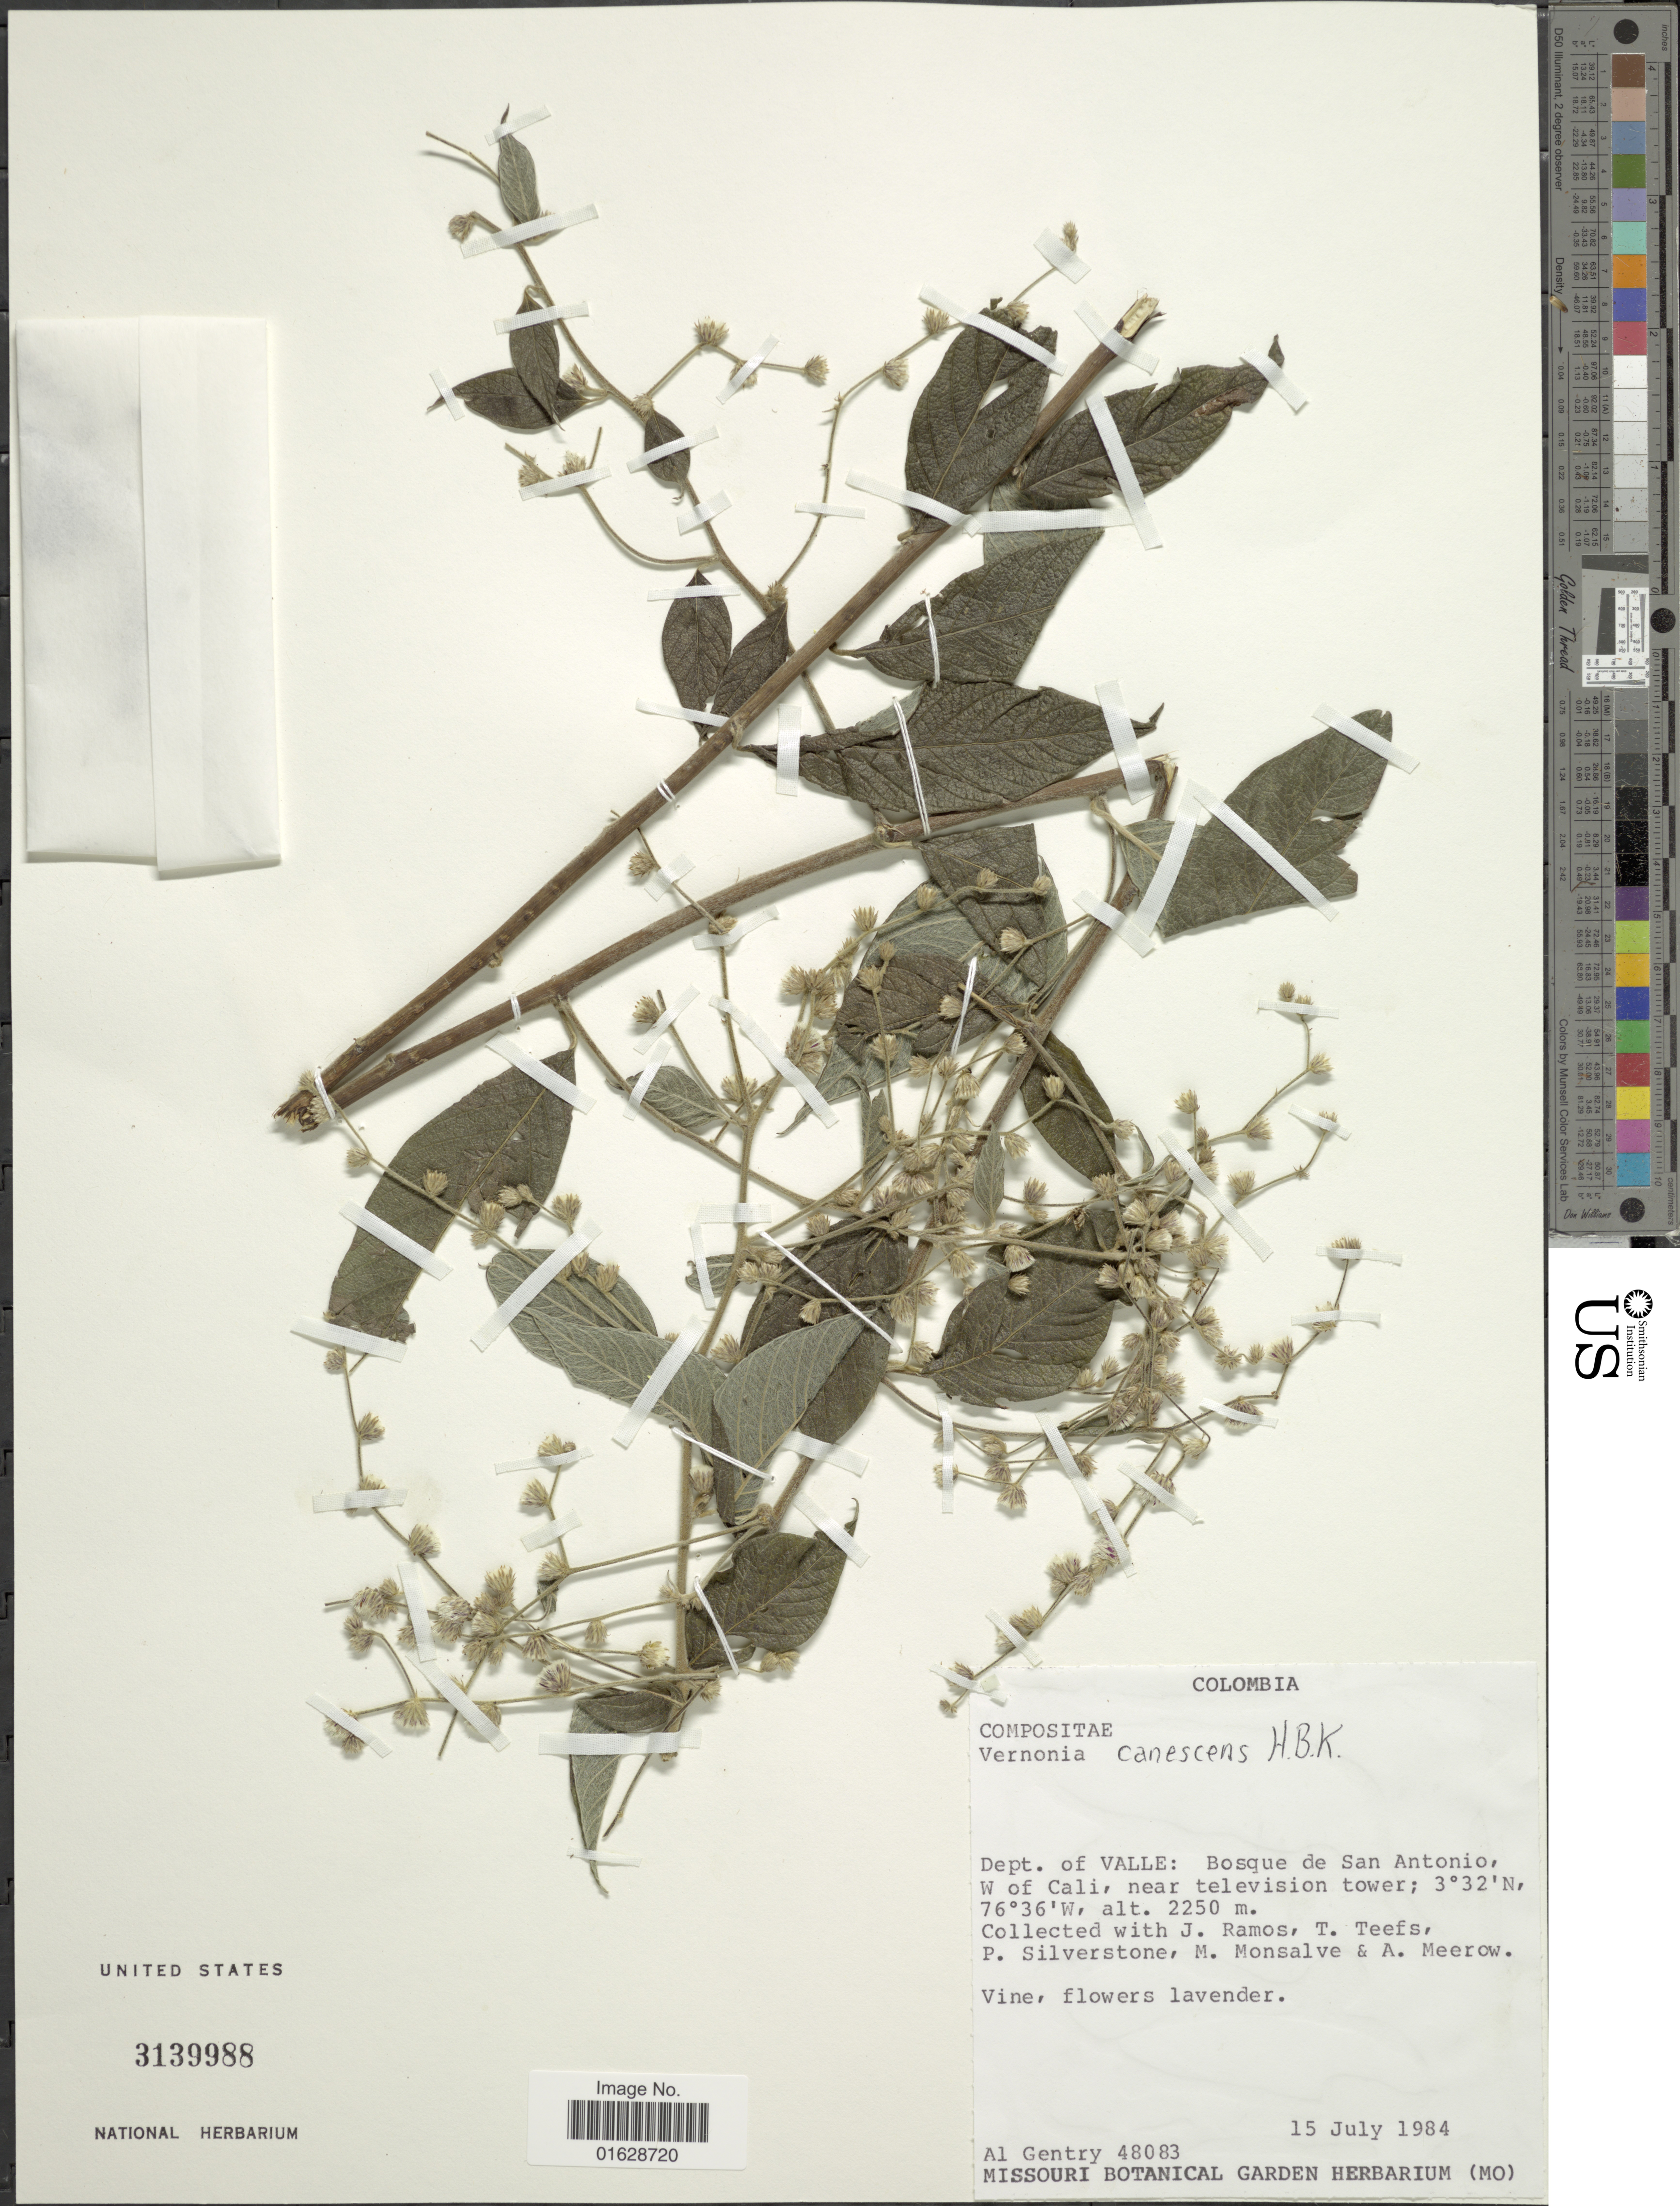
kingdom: Plantae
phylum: Tracheophyta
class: Magnoliopsida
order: Asterales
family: Asteraceae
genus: Lepidaploa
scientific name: Lepidaploa canescens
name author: (Kunth) H. Rob.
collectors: A. H. Gentry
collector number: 48083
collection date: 1984-07-15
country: Colombia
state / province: Valle del Cauca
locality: Colombia: Dept. Valle: Bosque de San Antonio, W of Cali, near television tower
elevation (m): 2250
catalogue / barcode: US 3139988